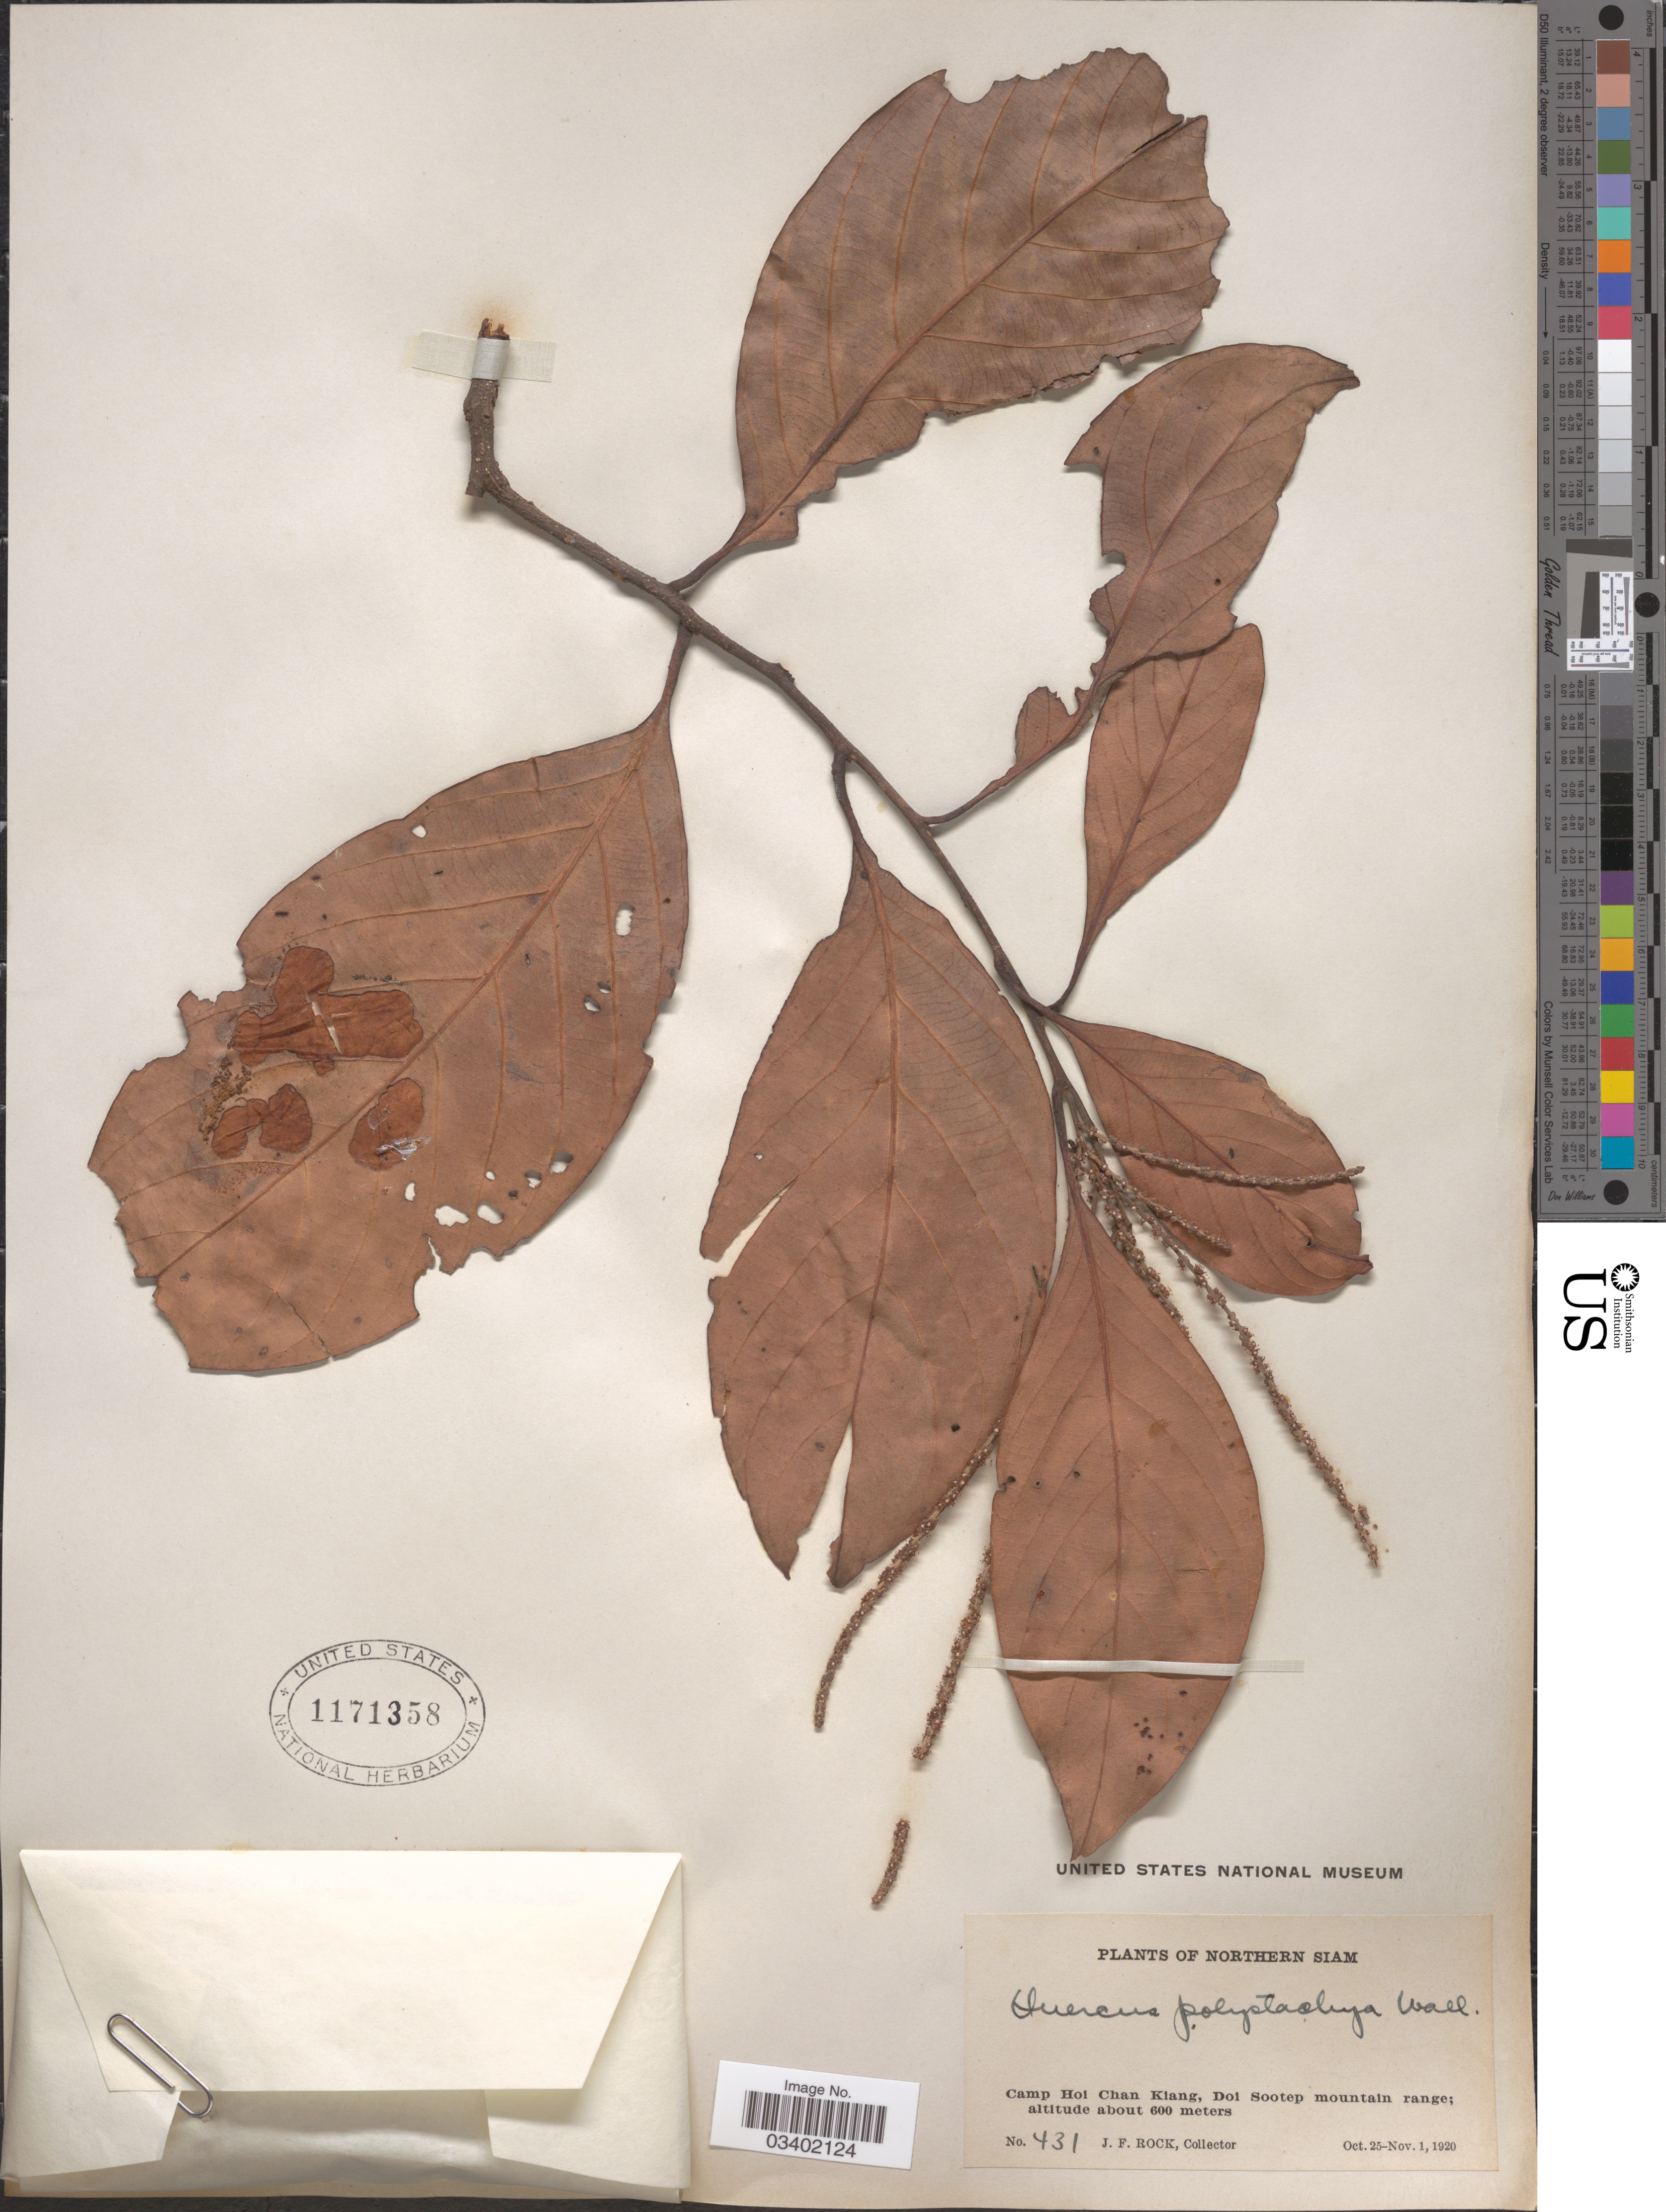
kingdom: Plantae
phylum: Tracheophyta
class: Magnoliopsida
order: Fagales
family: Fagaceae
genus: Lithocarpus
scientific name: Lithocarpus polystachyus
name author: (Wall. ex A. DC.) Rehder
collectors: J. Rock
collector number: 431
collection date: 1920-10-25/1920-11-01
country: Thailand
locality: Northern Siam. Camp Hoi Chan Kiang, Doi Sootep mountain range.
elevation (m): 600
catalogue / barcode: US 1171358